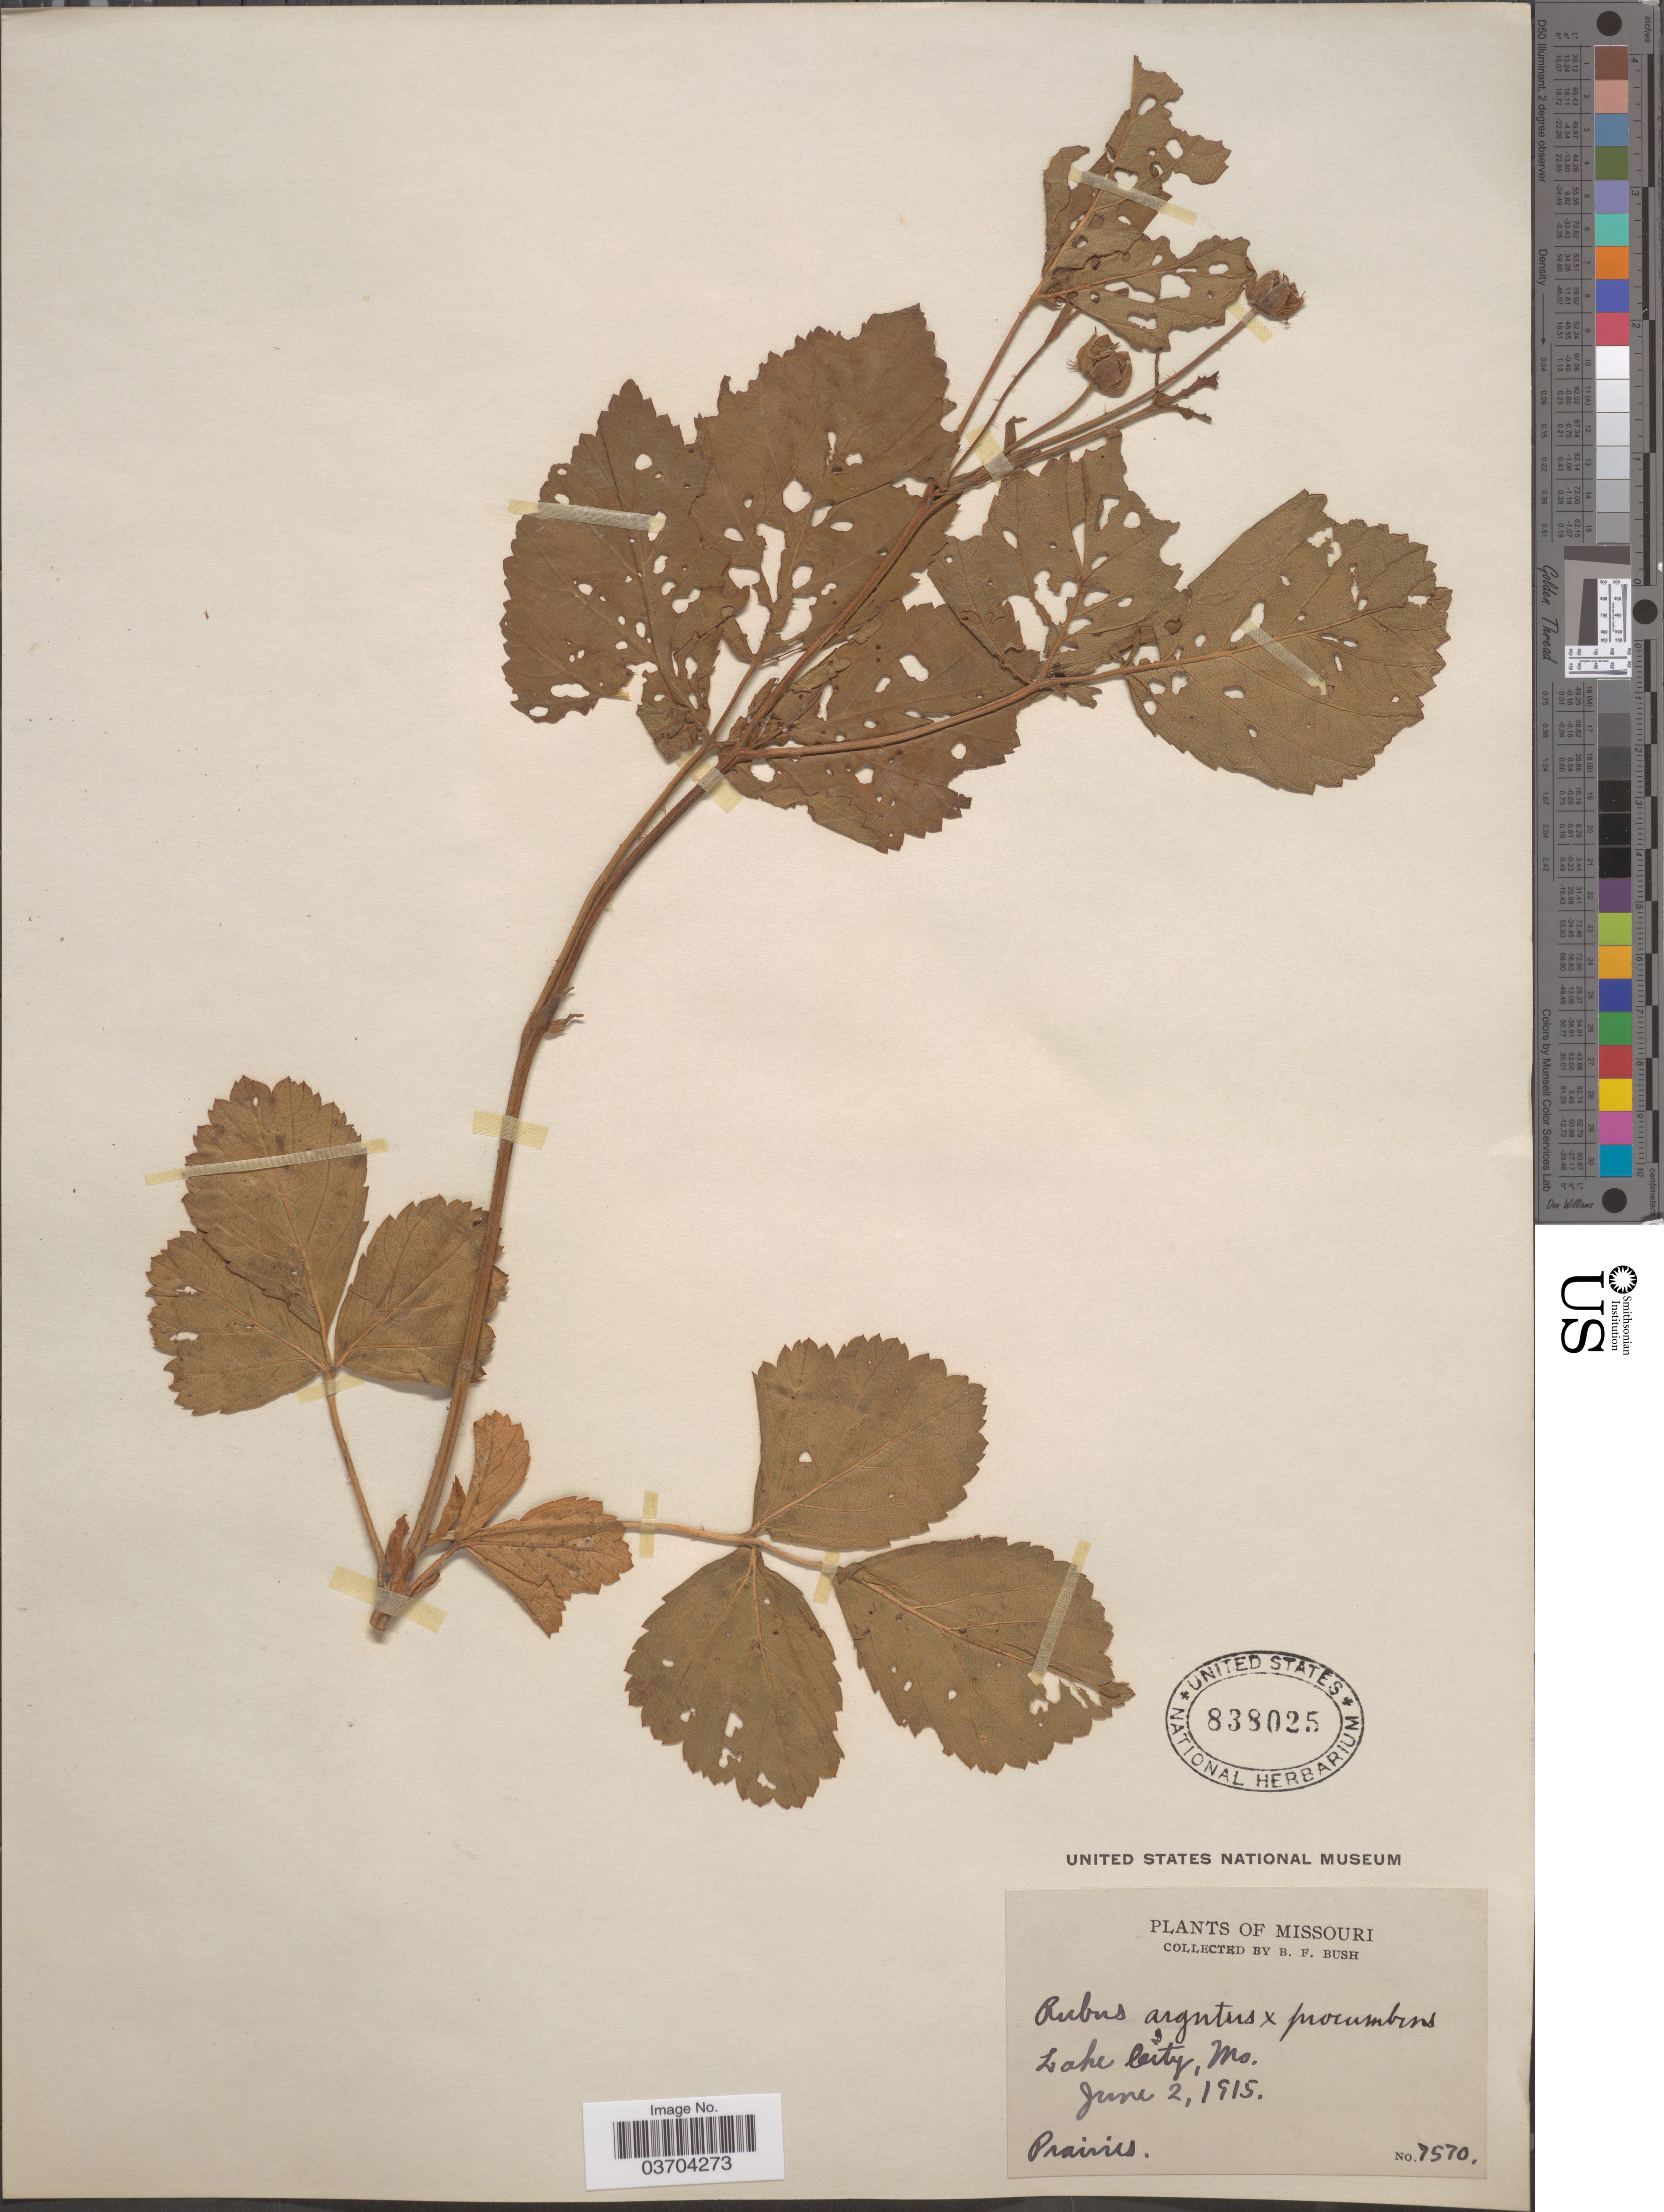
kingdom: Plantae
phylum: Tracheophyta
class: Magnoliopsida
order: Rosales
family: Rosaceae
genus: Rubus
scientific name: Rubus argutus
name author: Link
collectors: B. F. Bush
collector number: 7570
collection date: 1915-06-02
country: United States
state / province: Missouri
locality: Lake City.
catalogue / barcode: US 838025